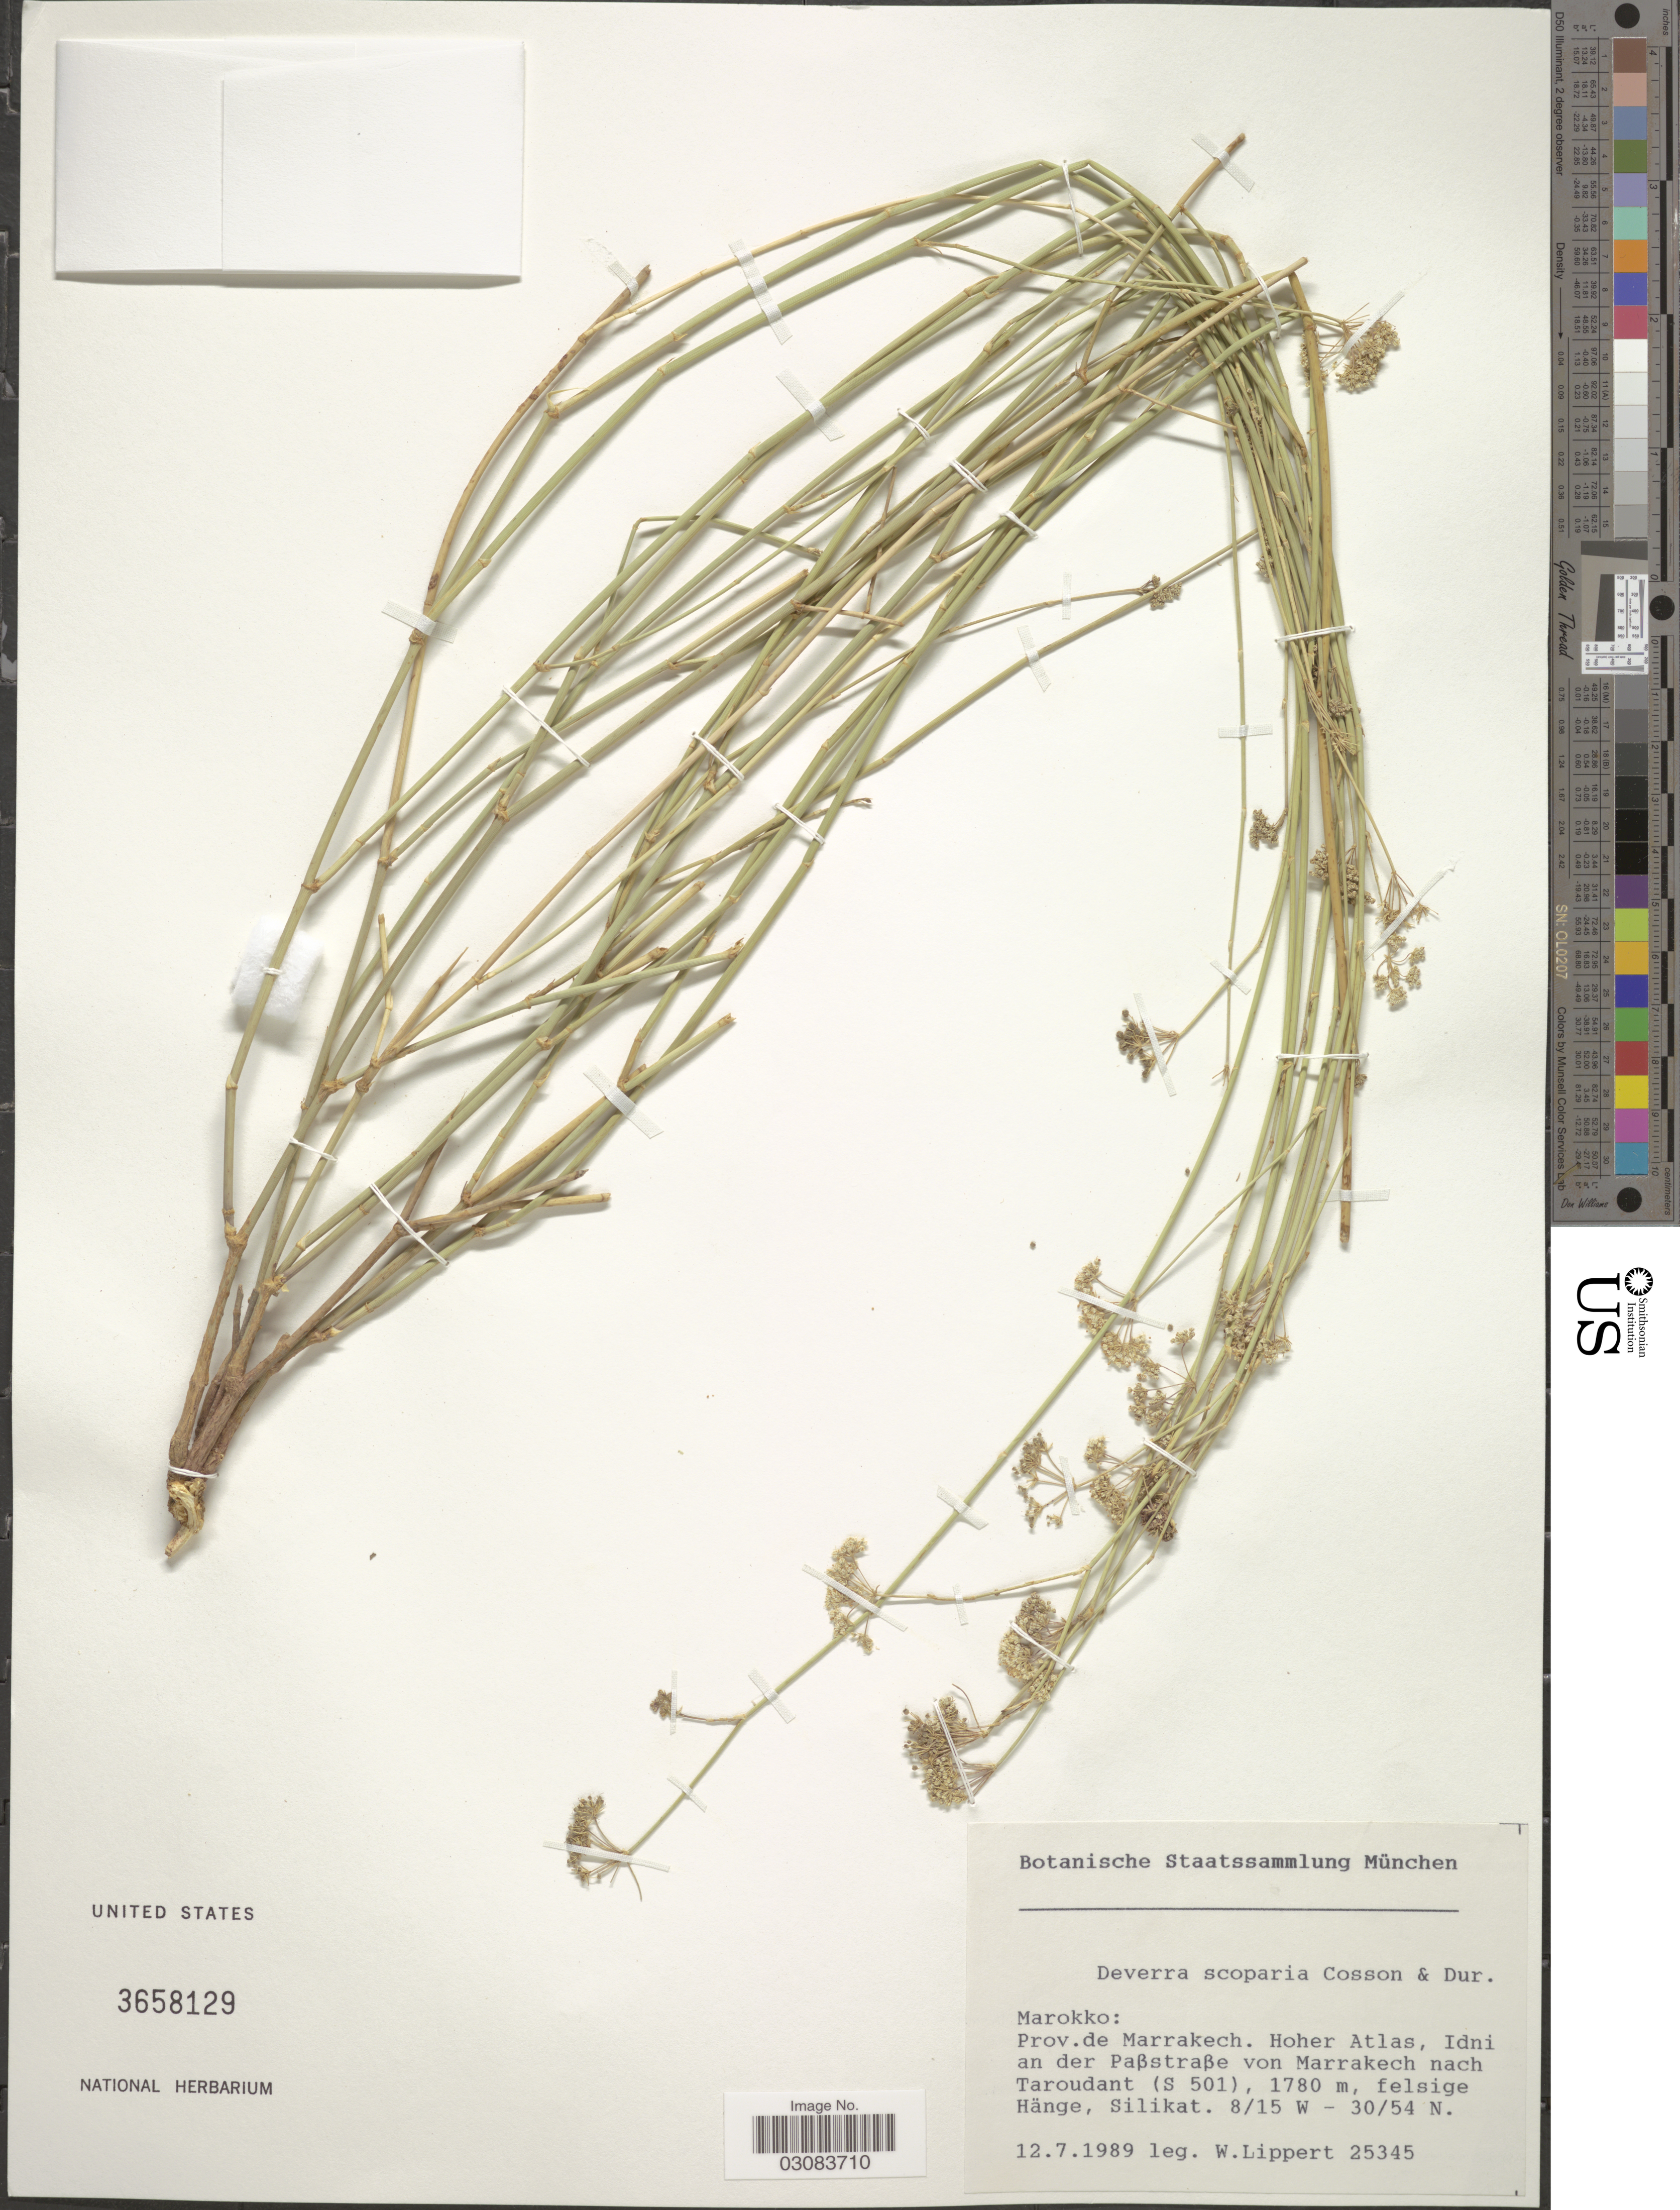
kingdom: Plantae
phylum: Tracheophyta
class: Magnoliopsida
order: Apiales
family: Apiaceae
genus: Deverra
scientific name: Deverra scoparia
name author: Coss. & Durieu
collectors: W. Lippert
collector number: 25345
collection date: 1989-07-12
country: Morocco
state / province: Marrakech-Tensift-Al Haouz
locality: Marokko: Prov. de Marrakech. Hoher Atlas, Idni an der Paßstraße von Marrakech nach Taroudant (S 501), felsige Hänge, Silikat.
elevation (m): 1780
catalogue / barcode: US 3658129